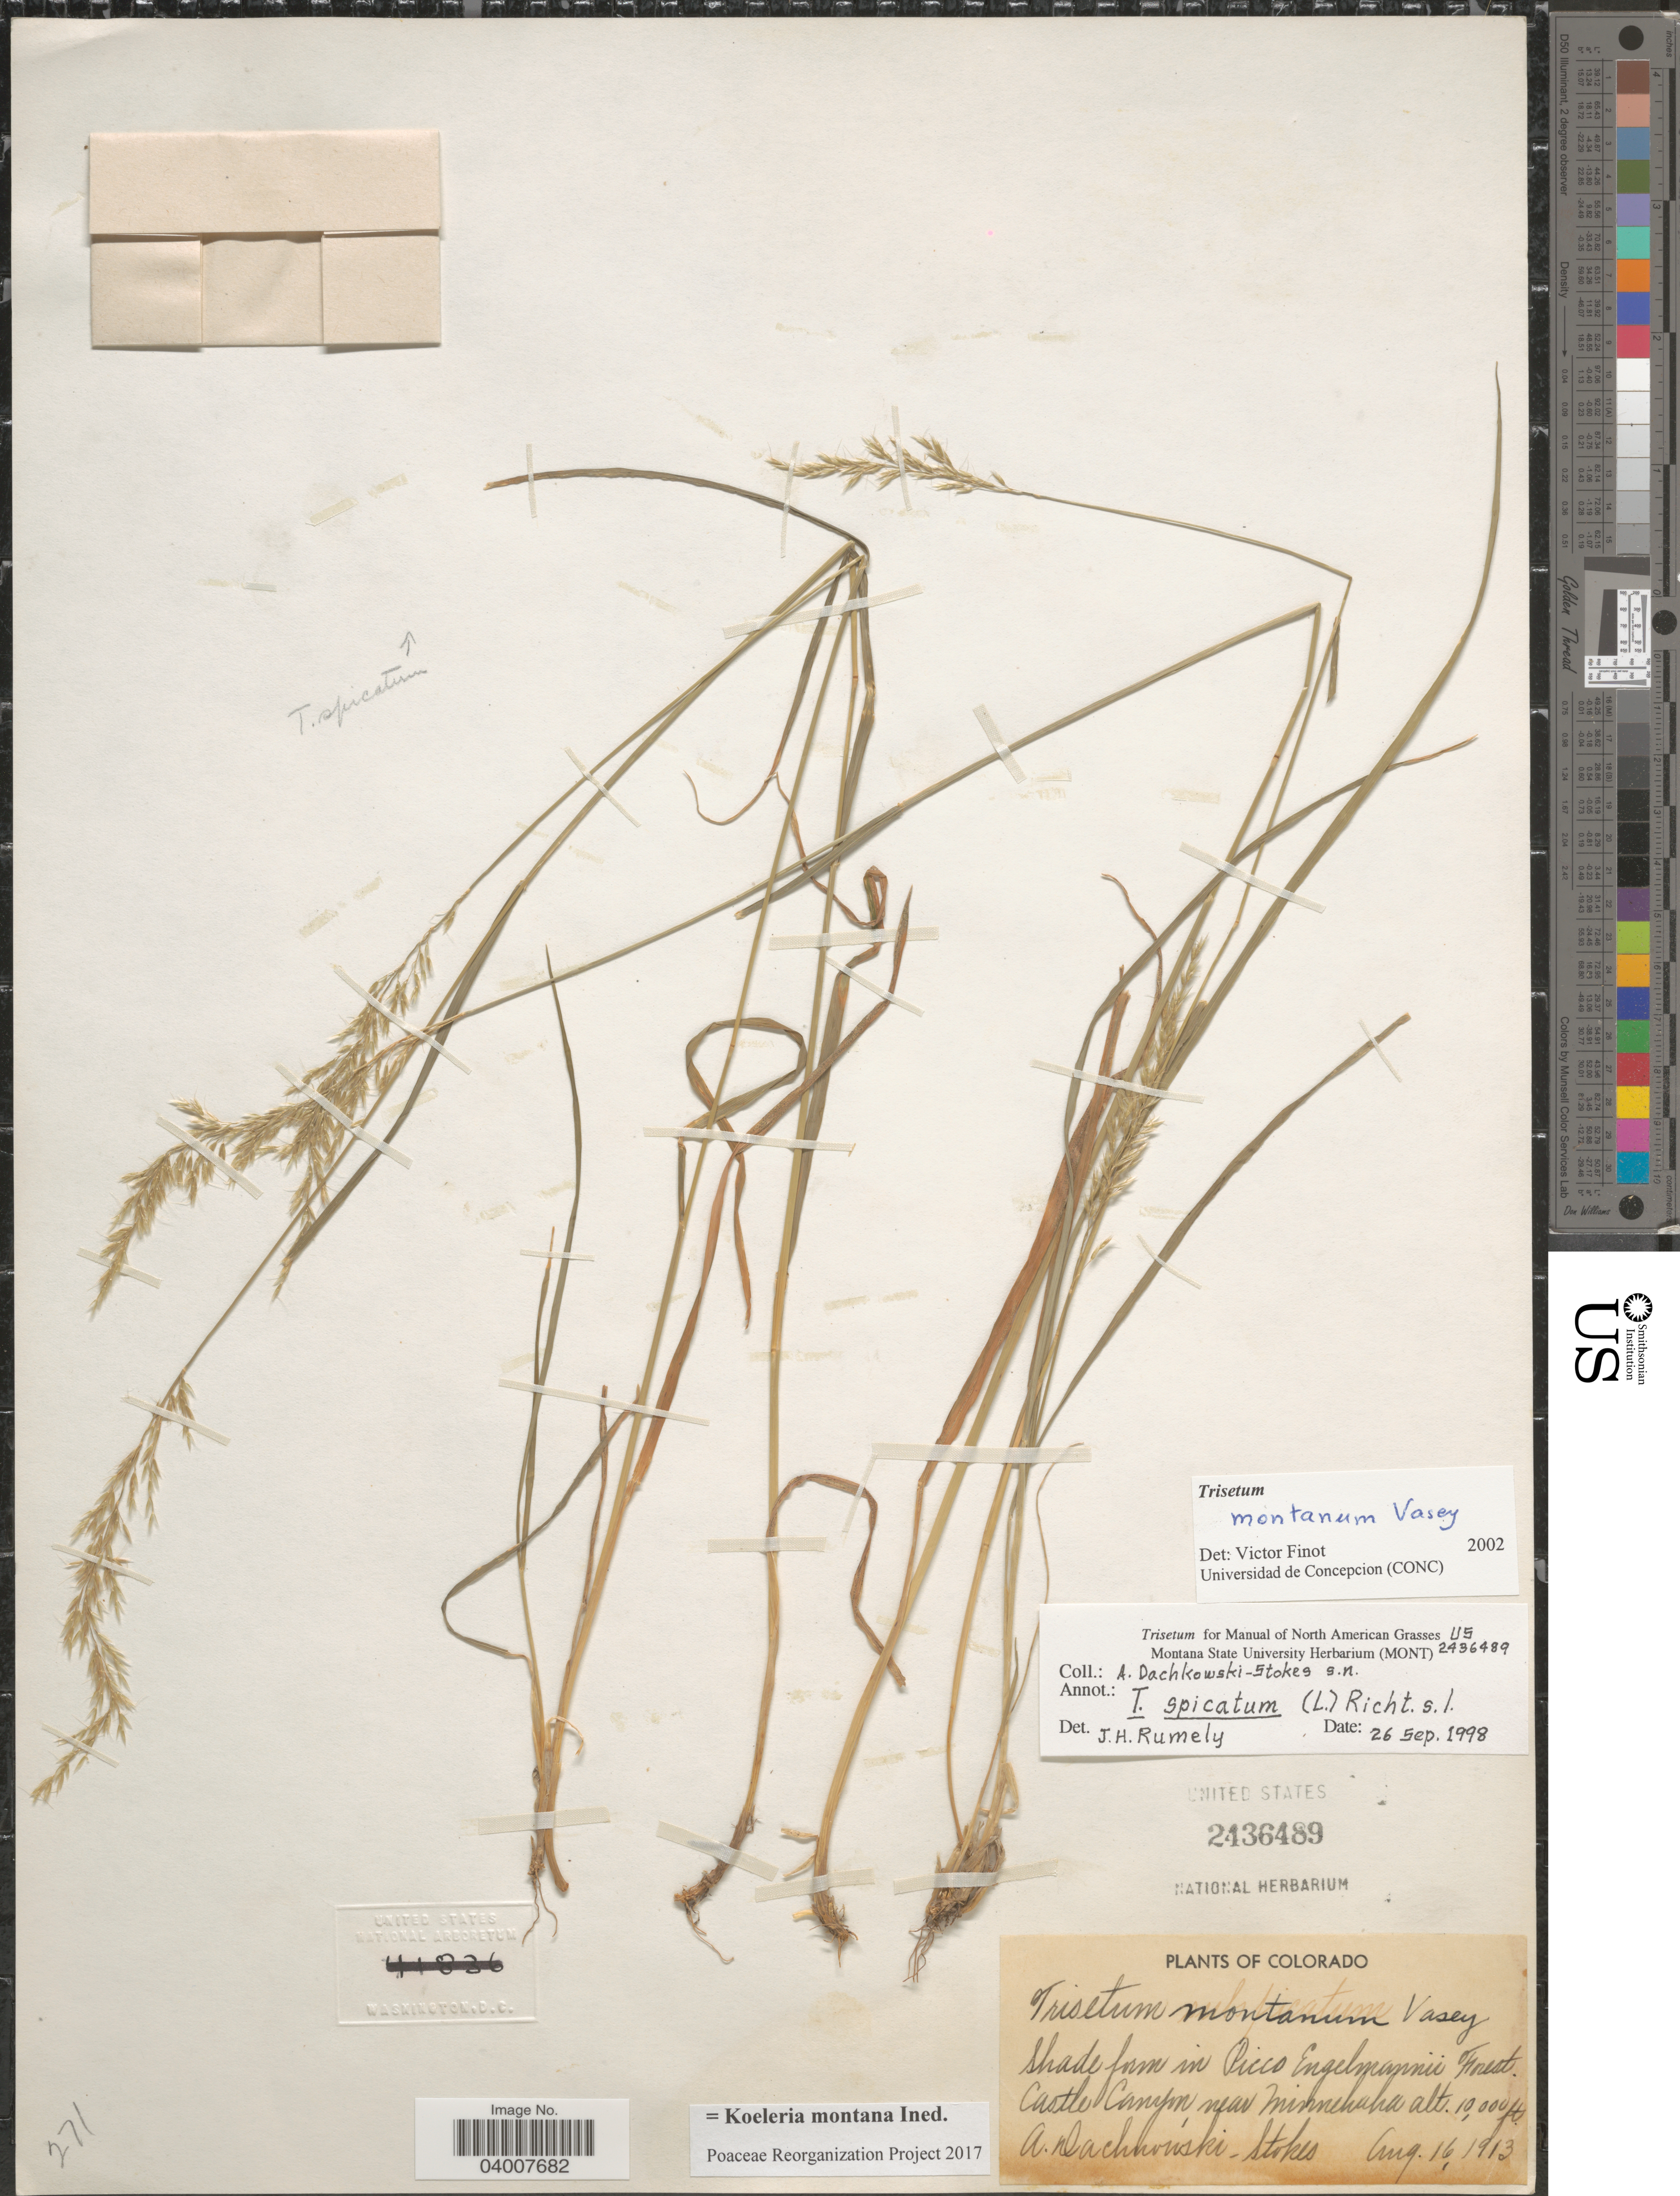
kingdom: Plantae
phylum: Tracheophyta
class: Liliopsida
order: Poales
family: Poaceae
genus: Koeleria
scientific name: Koeleria montana ined.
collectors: A. P. Dachnowski-Stokes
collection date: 1913-08-16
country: United States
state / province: Colorado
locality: Castle Canyon, near Minnehaha.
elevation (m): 3048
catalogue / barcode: US 2436489